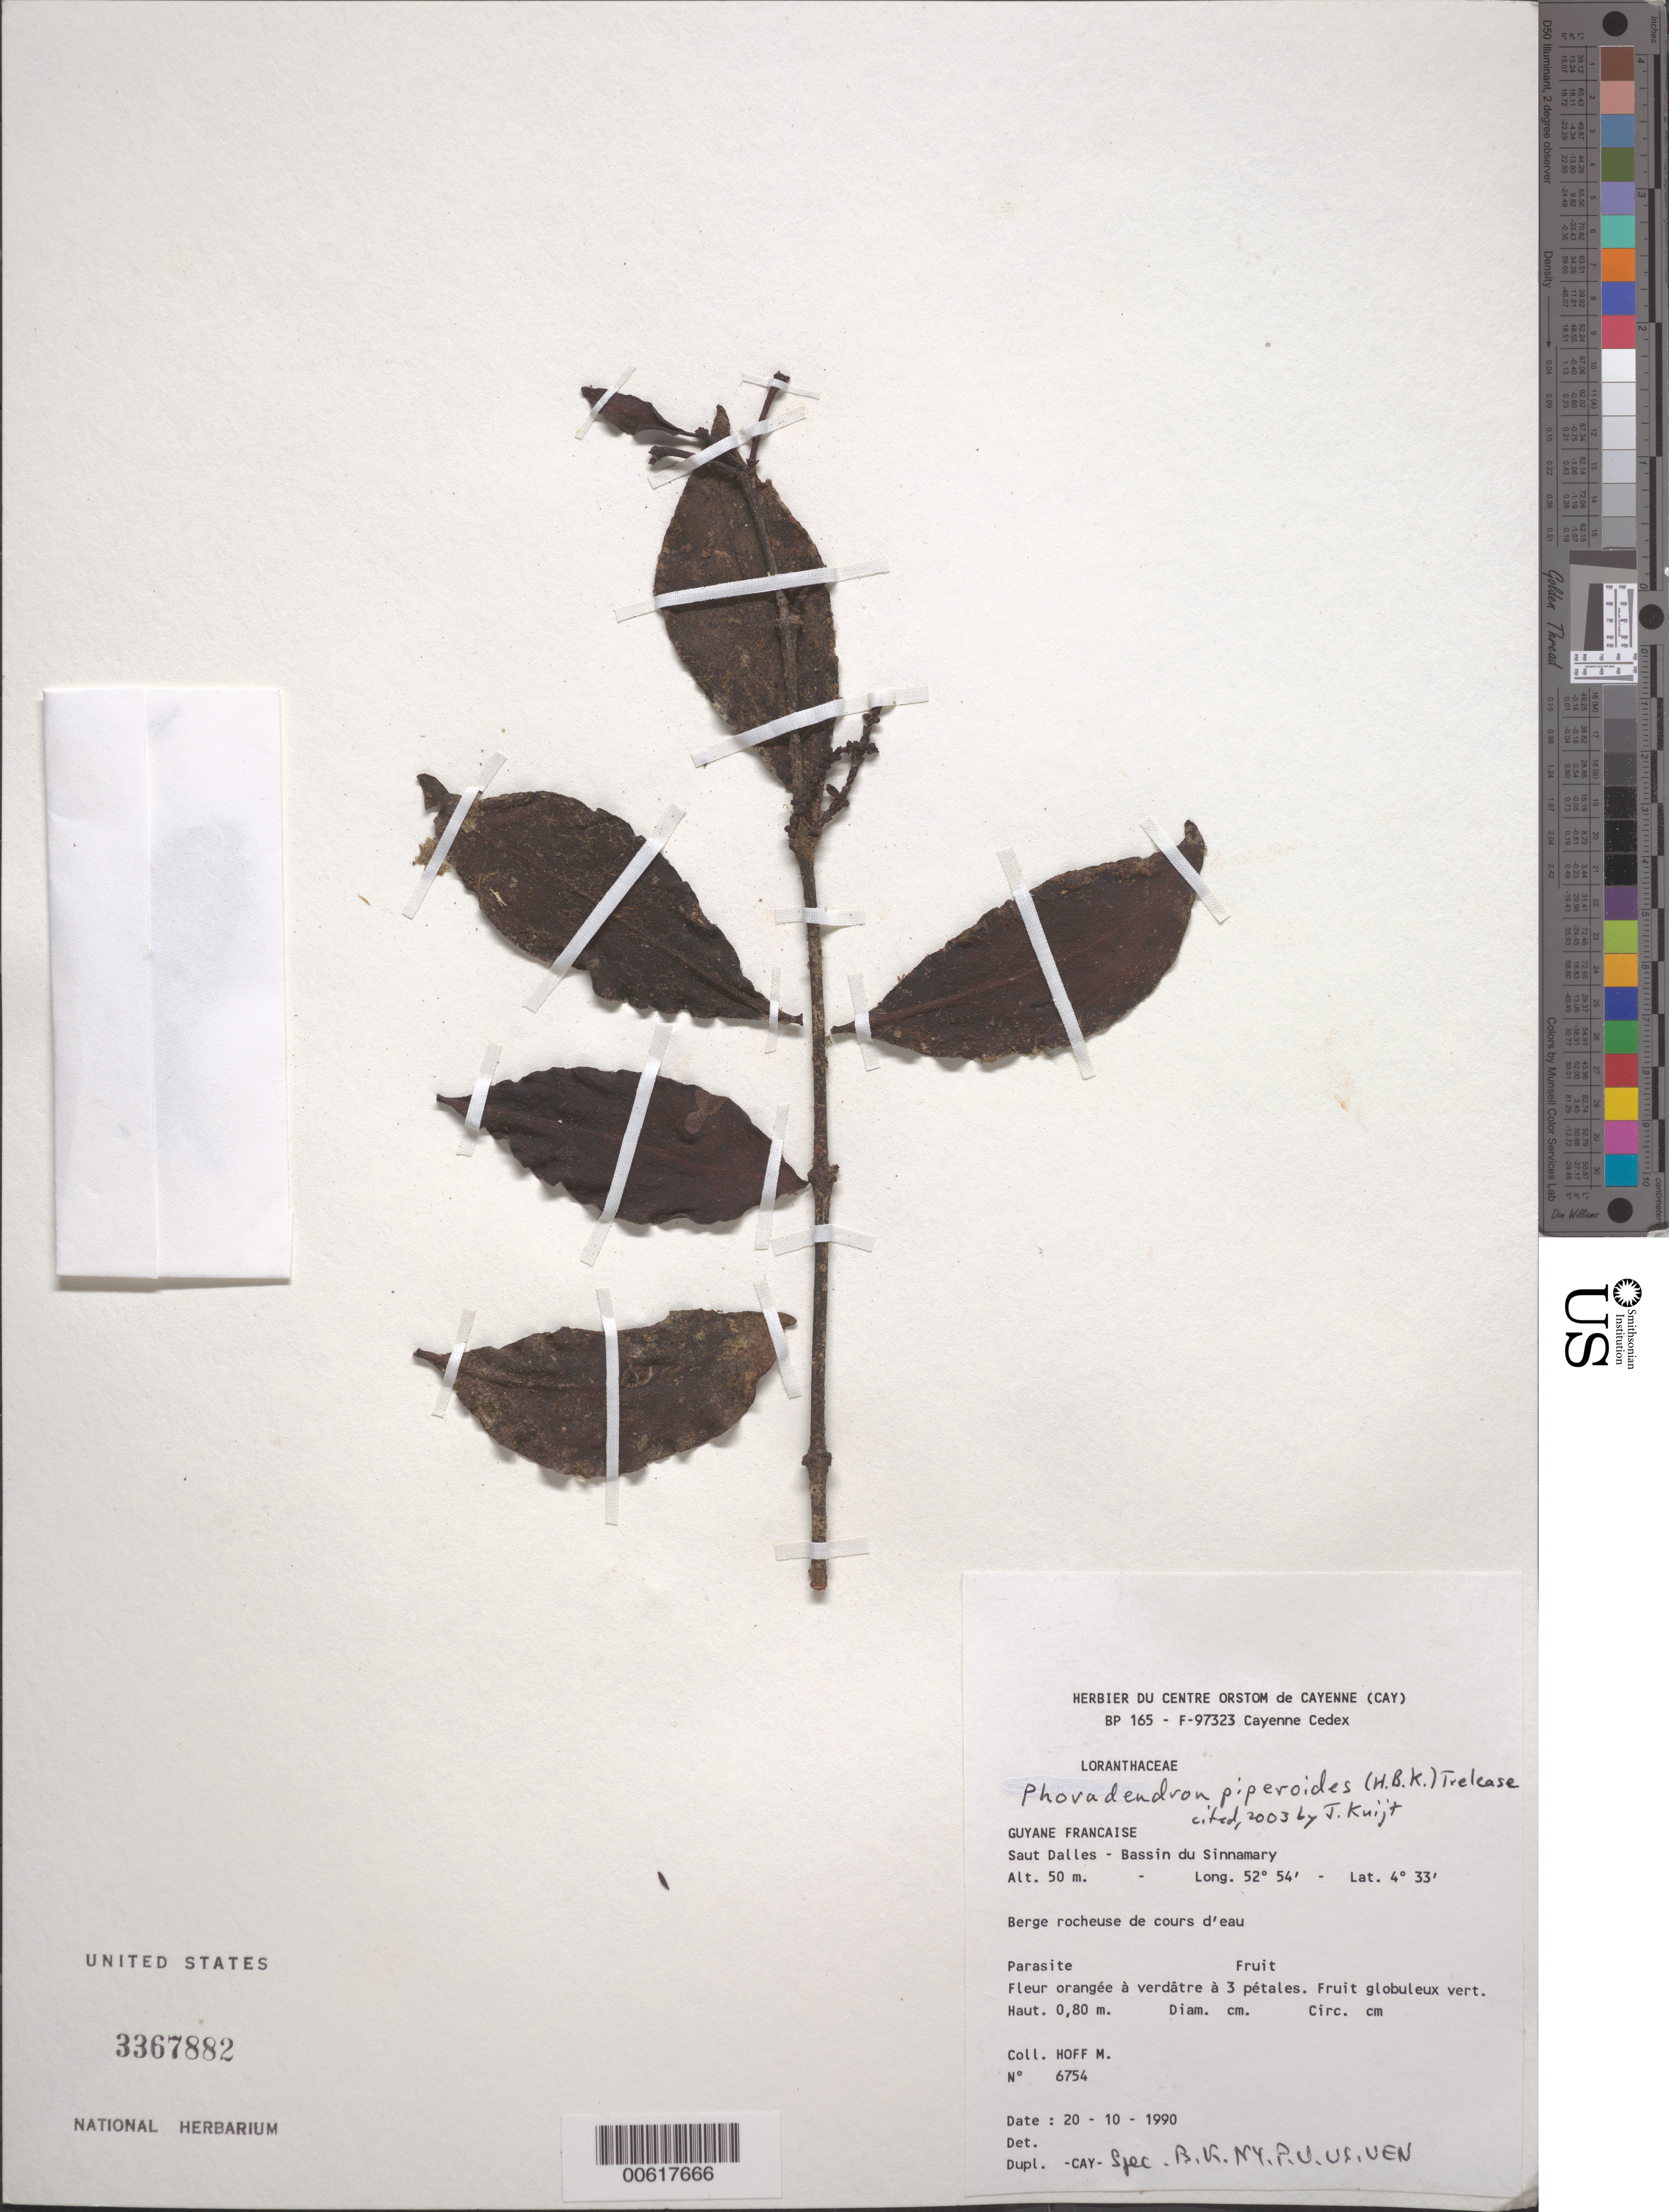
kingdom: Plantae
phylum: Tracheophyta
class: Magnoliopsida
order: Santalales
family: Viscaceae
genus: Phoradendron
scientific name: Phoradendron piperoides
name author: (Kunth) Trel.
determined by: Kuijt, Job, (CANADA)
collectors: M. Hoff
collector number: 6754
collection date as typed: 20-Oct-90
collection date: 1990-10-20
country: French Guiana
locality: Saut-Dalles, D.Z., Bassin du Sinnamary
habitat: Berge rocheuse de cours d'eau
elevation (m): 50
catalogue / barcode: US 3367882